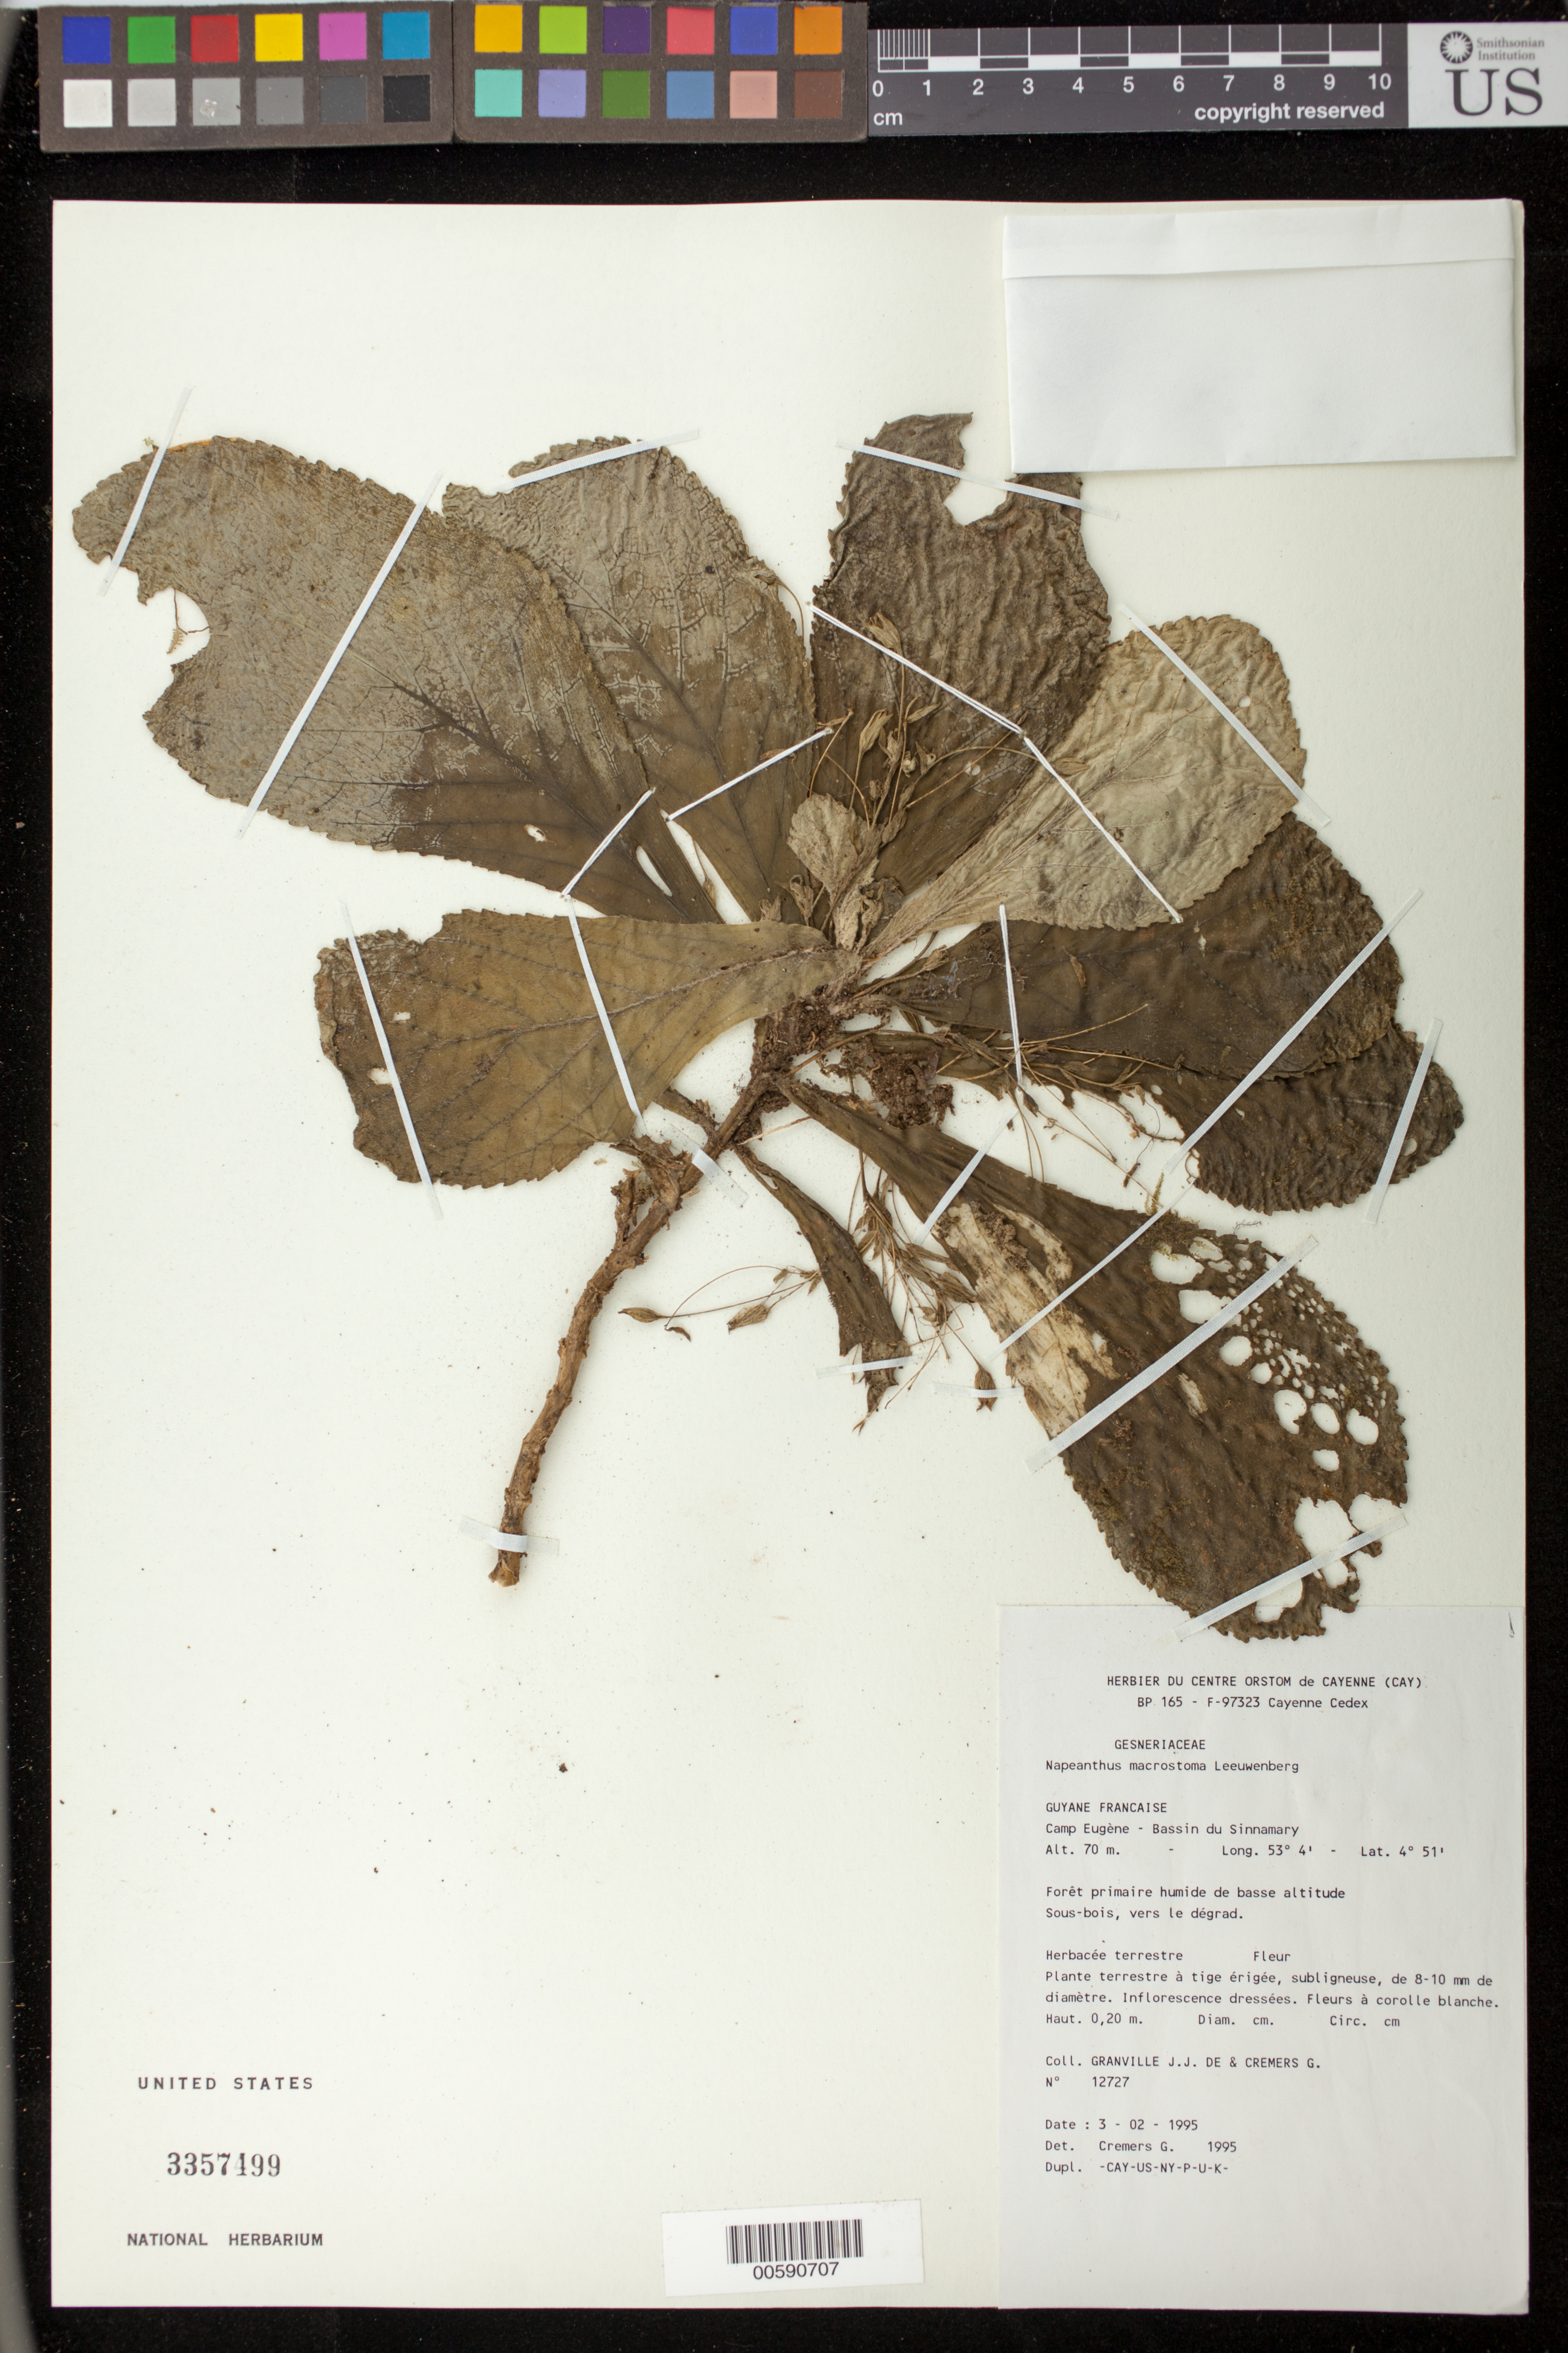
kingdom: Plantae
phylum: Tracheophyta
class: Magnoliopsida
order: Lamiales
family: Gesneriaceae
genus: Napeanthus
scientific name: Napeanthus macrostoma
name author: Leeuwenb.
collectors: J.-J. de Granville & G. Cremers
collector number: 12727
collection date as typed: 03 Feb 1995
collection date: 1995-02-03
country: French Guiana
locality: Camp Eugène, bassin du Sinnamary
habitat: Forêt primaire humide de basse altitude; sous-bois, vers le dégrad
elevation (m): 70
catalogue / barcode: US 3357499